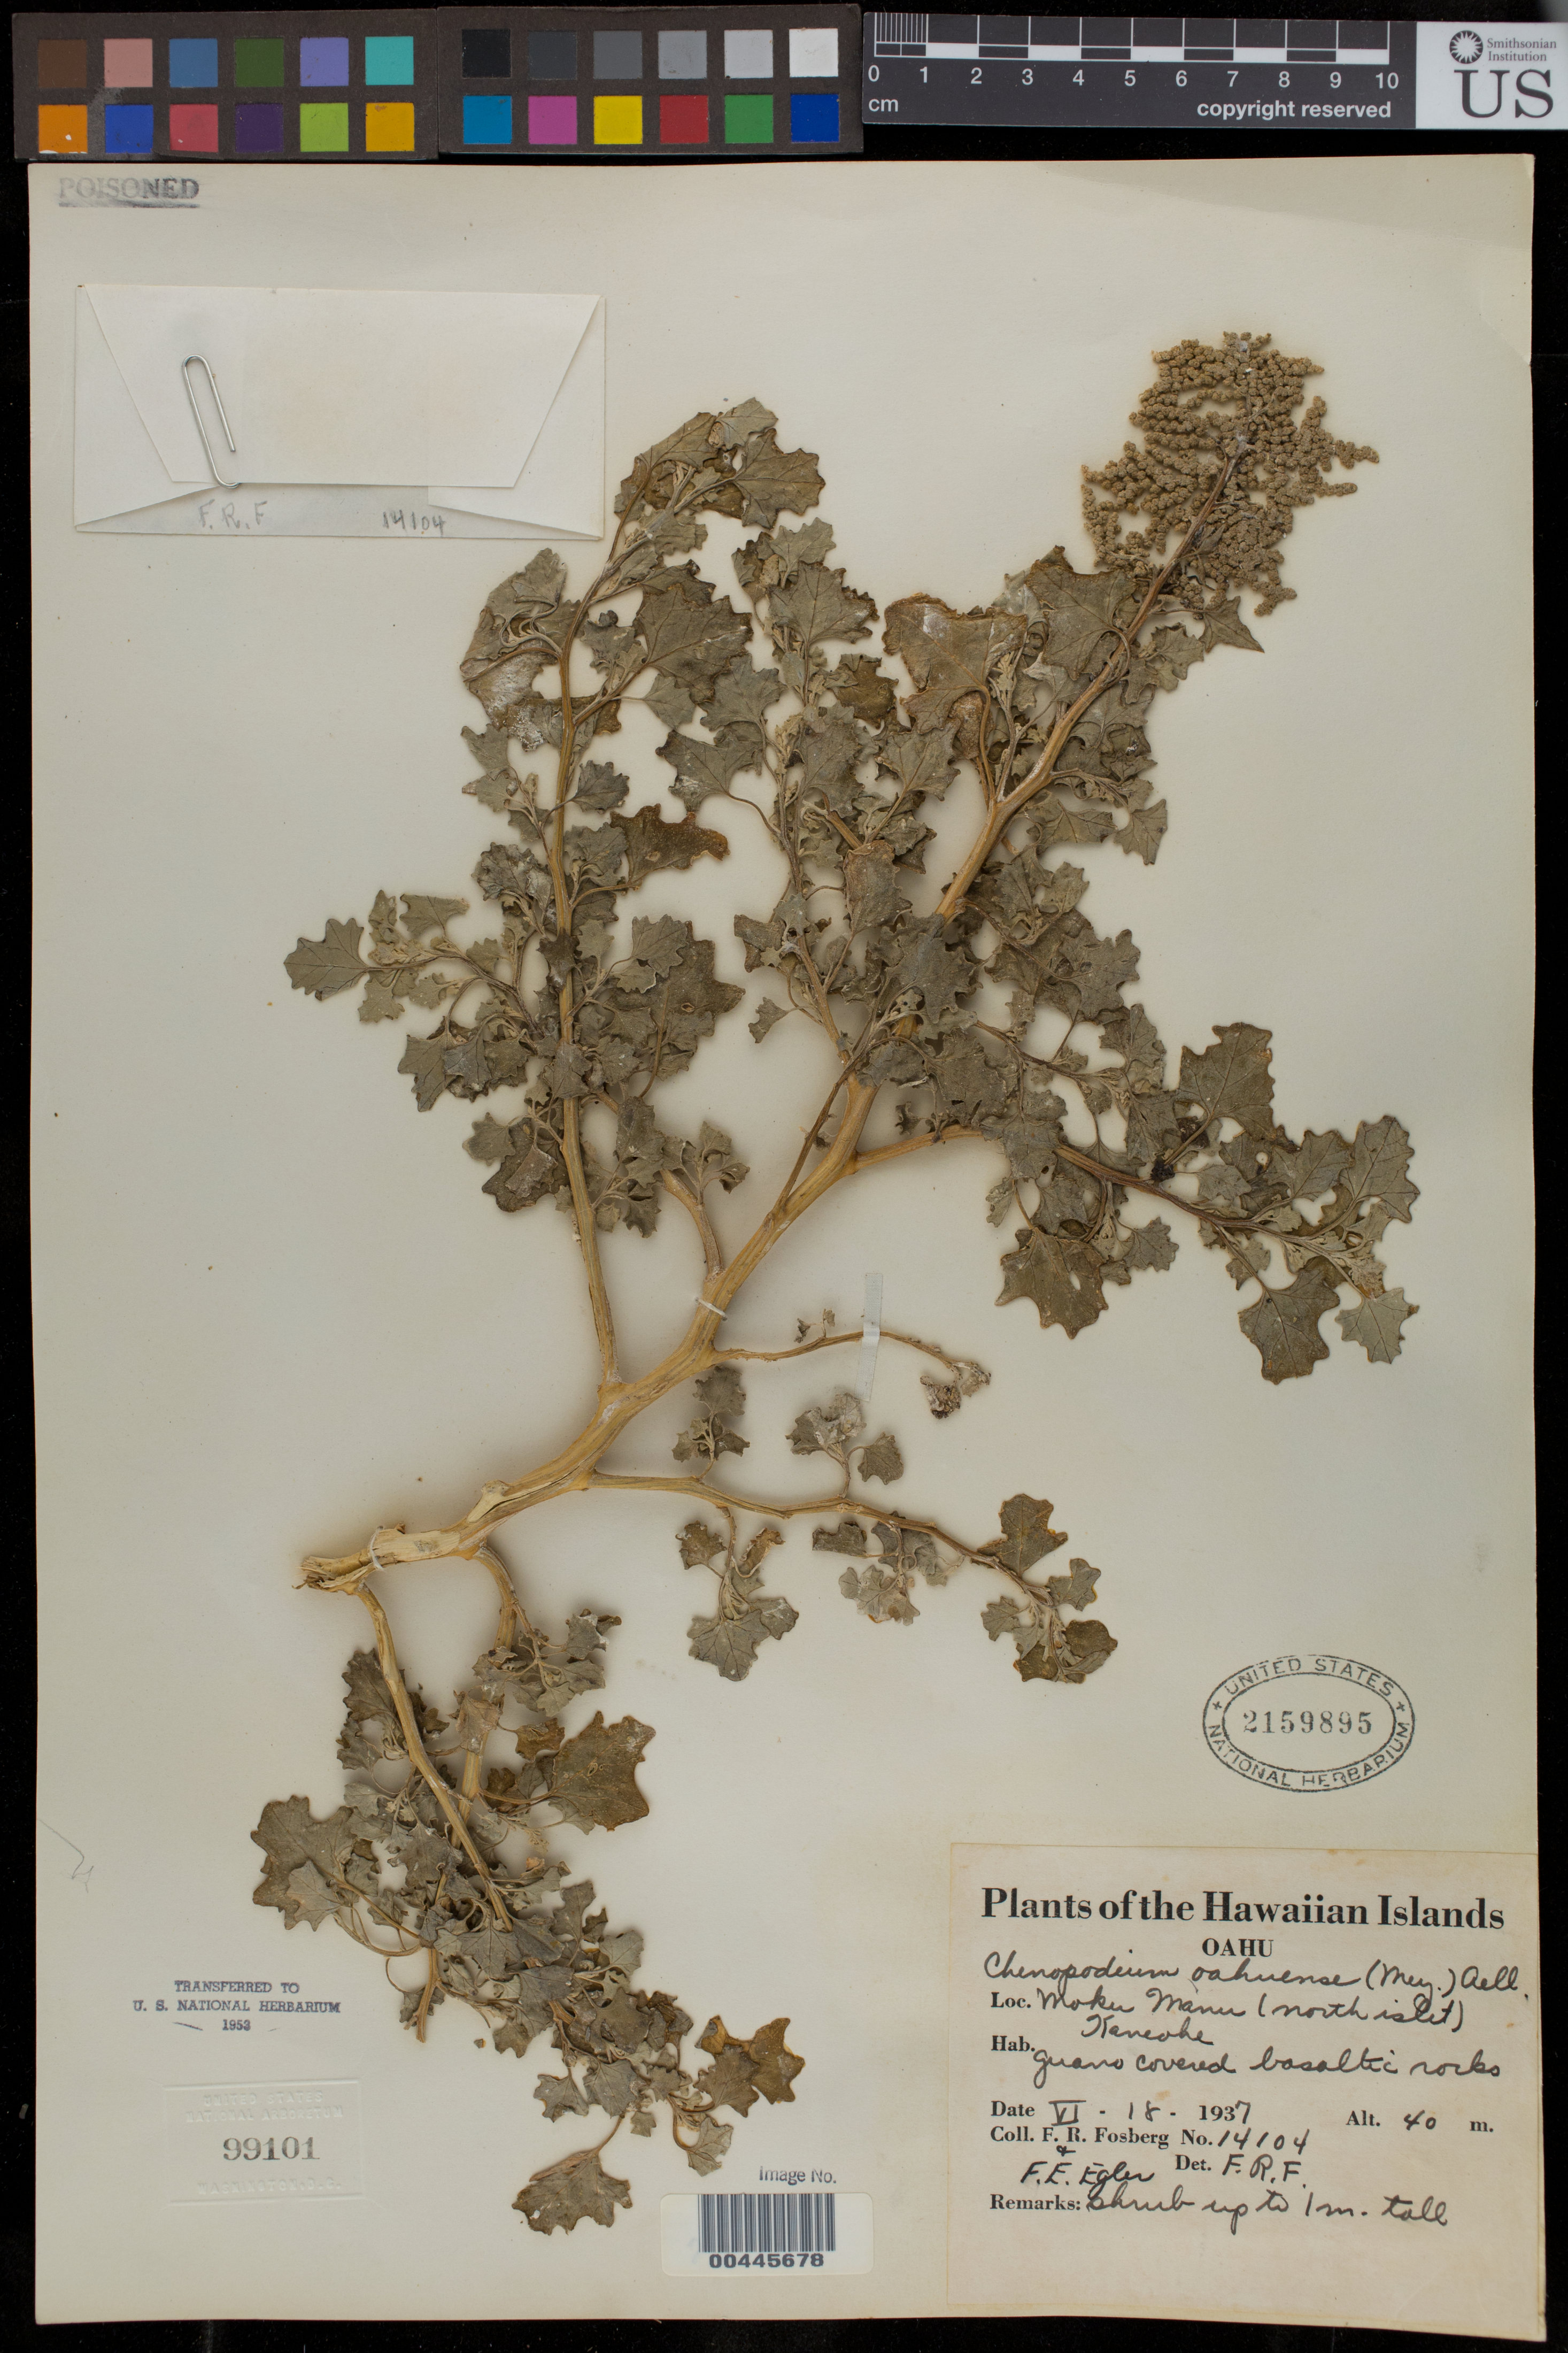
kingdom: Plantae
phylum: Tracheophyta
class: Magnoliopsida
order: Caryophyllales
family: Amaranthaceae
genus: Chenopodium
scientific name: Chenopodium oahuense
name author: (Meyen) Aellen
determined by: Fosberg, F. R.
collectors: F. R. Fosberg & F. Egler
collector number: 14104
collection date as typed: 18 Jun 1937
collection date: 1937-06-18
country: United States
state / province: Hawaii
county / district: Honolulu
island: Moku Manu Islet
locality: Moku Manu (N islet), Kaneohe, near Oahu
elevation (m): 40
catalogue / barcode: US 2159895